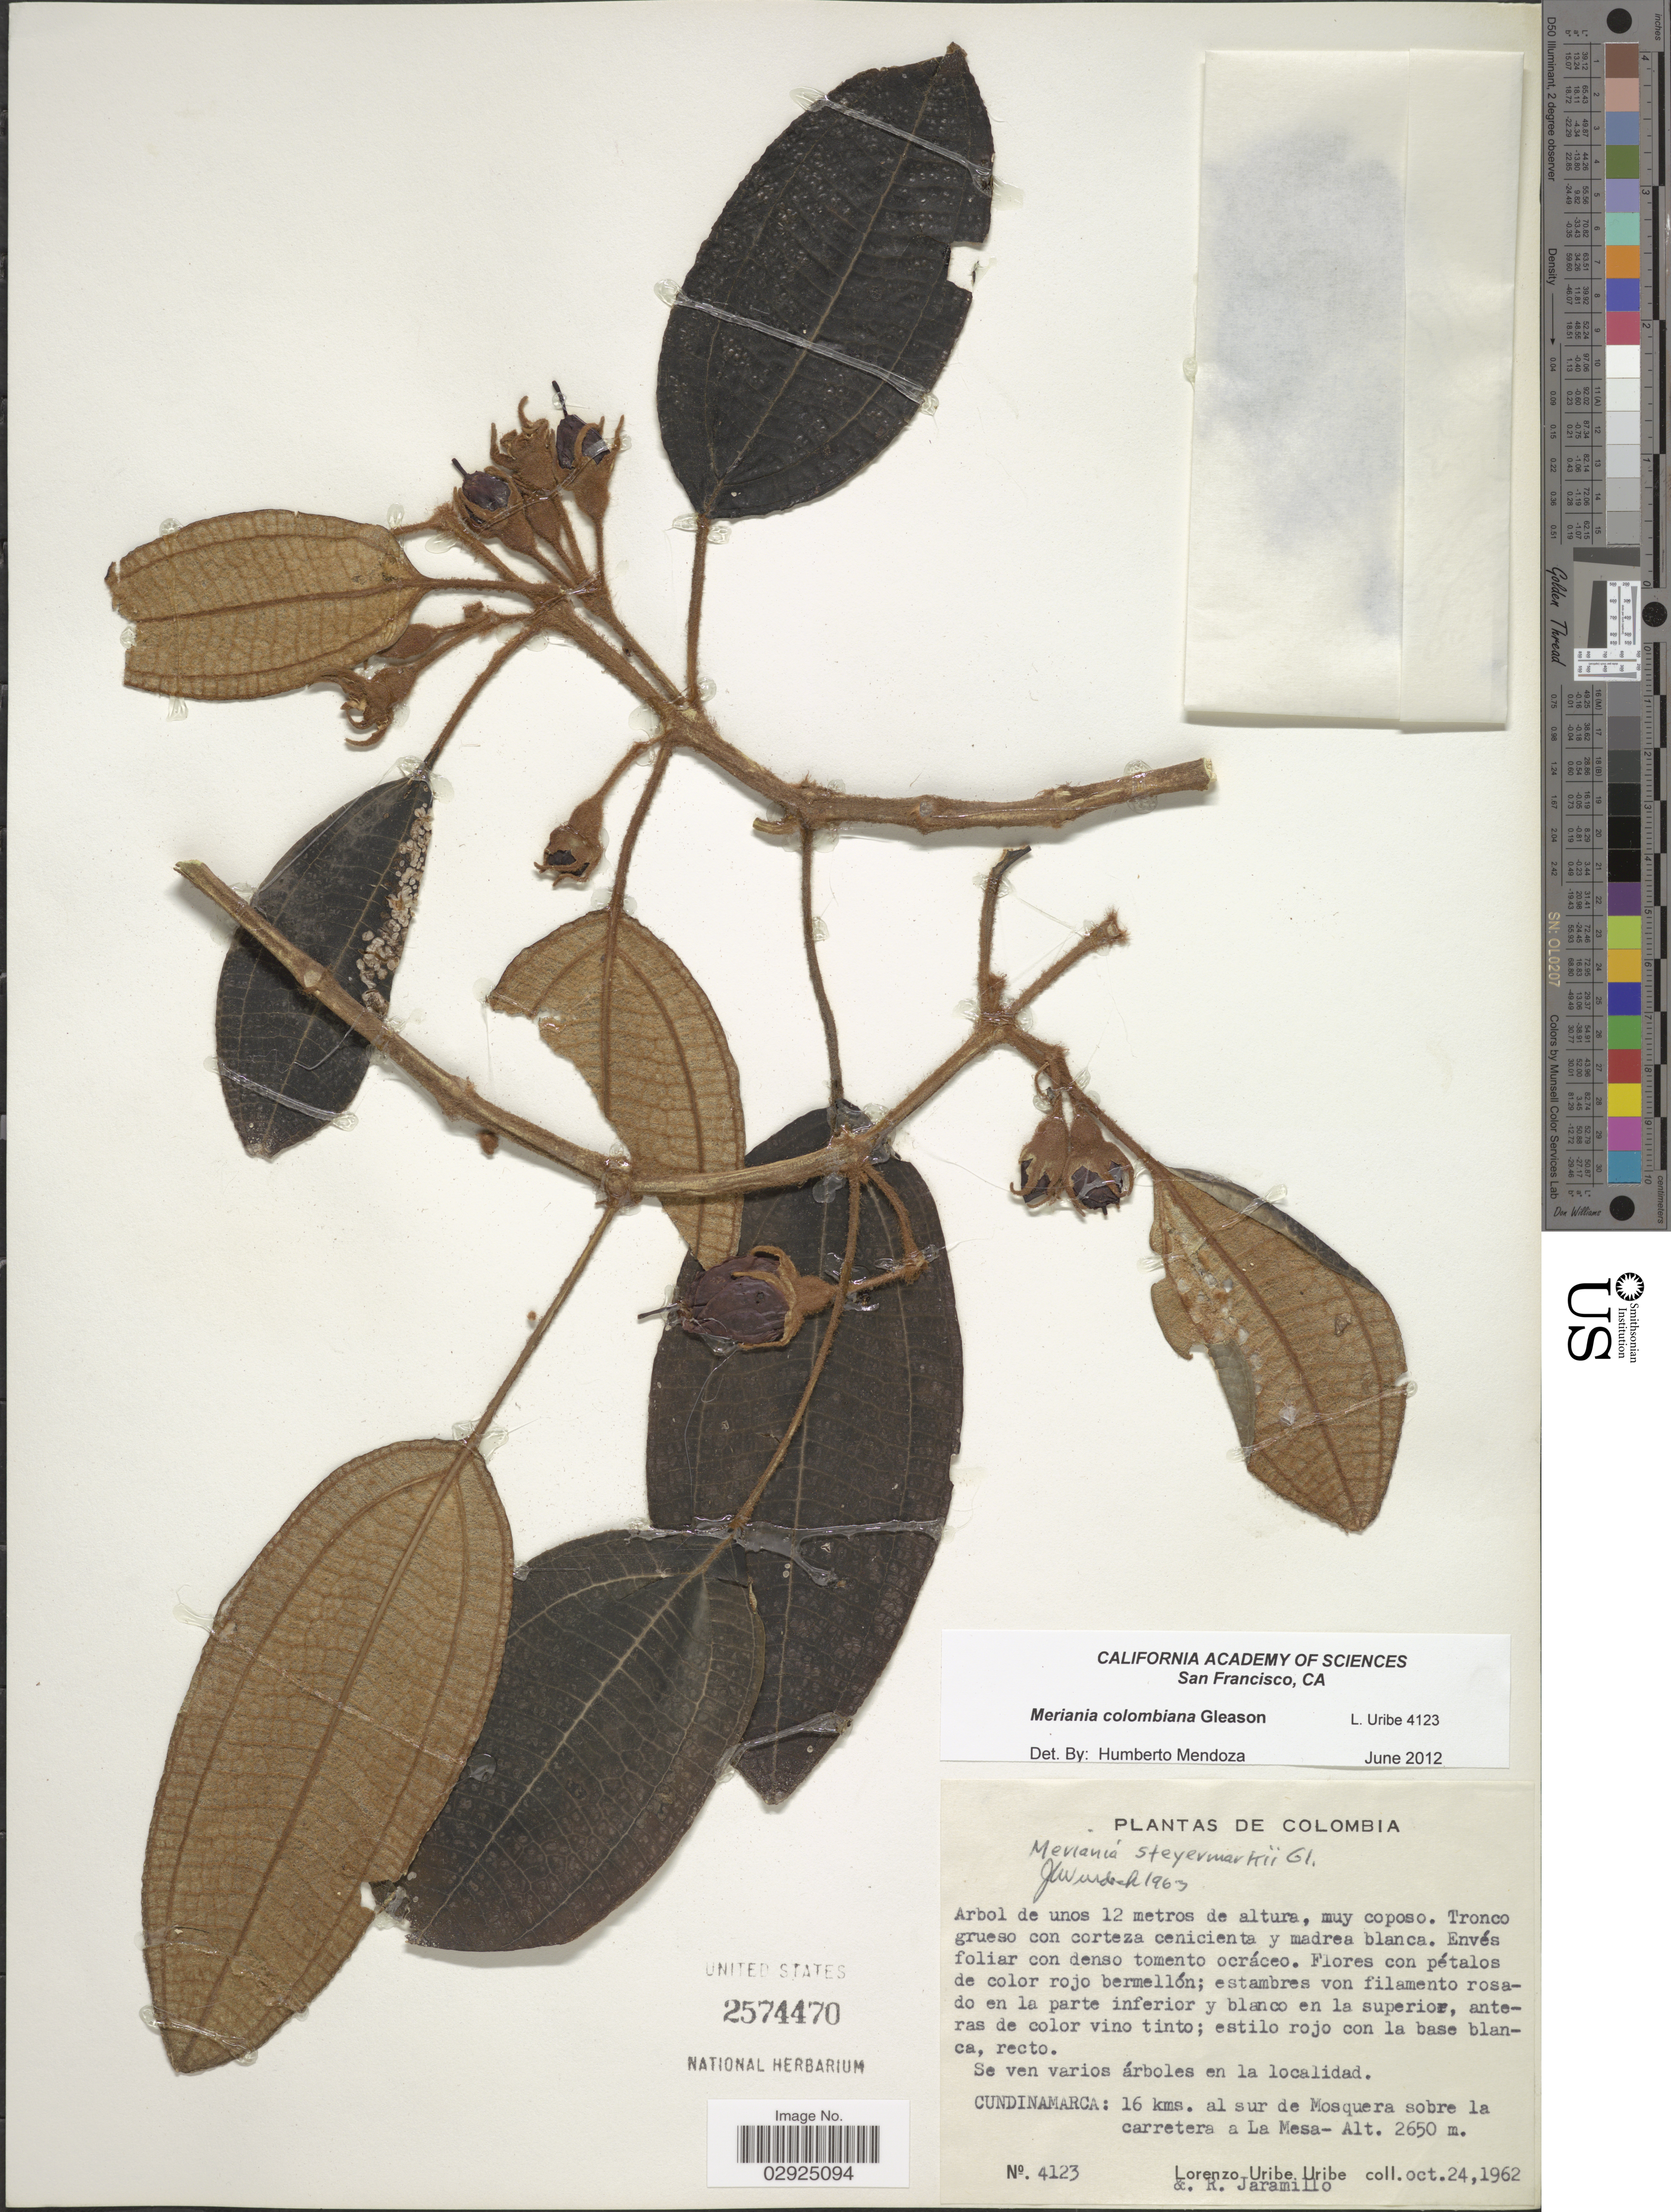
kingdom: Plantae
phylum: Tracheophyta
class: Magnoliopsida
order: Myrtales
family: Melastomataceae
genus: Meriania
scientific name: Meriania colombiana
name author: Gleason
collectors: L. Uribe & R. Jaramillo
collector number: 4123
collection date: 1962-10-24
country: Colombia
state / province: Cundinamarca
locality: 16 kms. al sur de Mosquera sobre la carretera a La Mesa.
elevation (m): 2650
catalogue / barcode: US 2574470